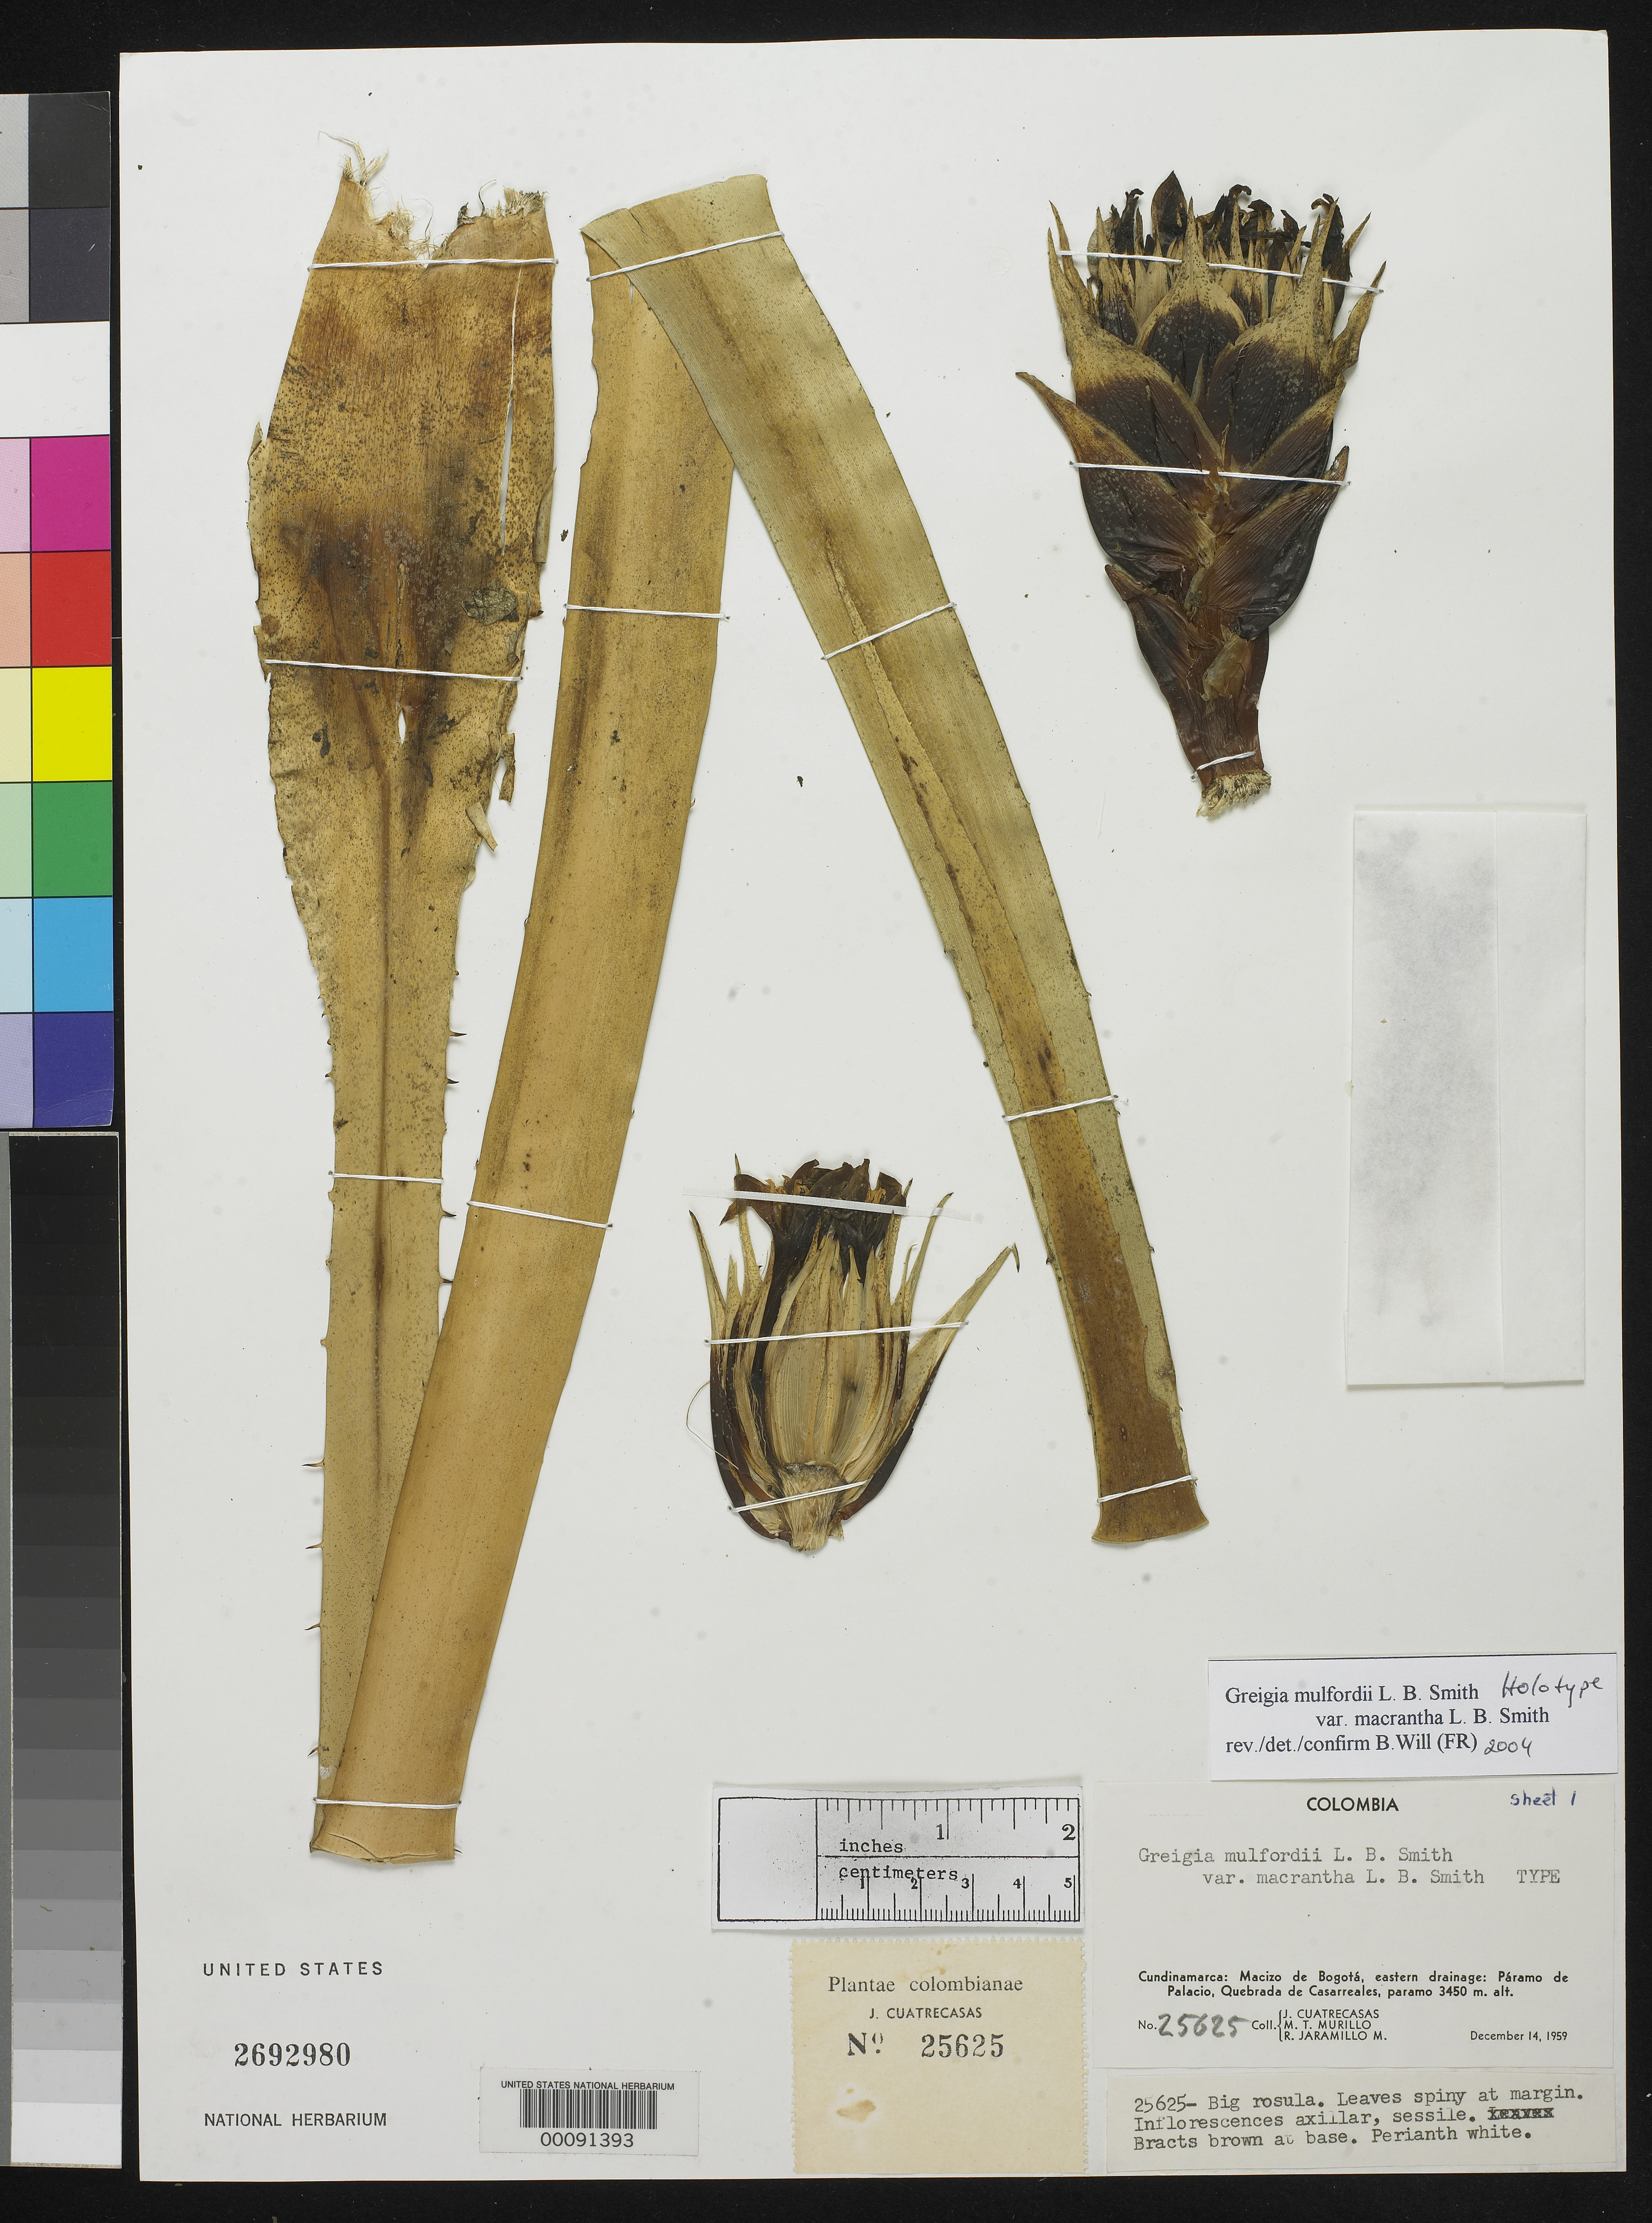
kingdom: Plantae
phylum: Tracheophyta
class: Liliopsida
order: Poales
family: Bromeliaceae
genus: Greigia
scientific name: Greigia mulfordii var. macrantha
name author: L.B. Sm.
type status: Holotype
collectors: J. Cuatrecasas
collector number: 25625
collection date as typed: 14 Dec 1959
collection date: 1959-12-14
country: Colombia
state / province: Cundinamarca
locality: Macizo de Bogota.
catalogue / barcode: US 2692980